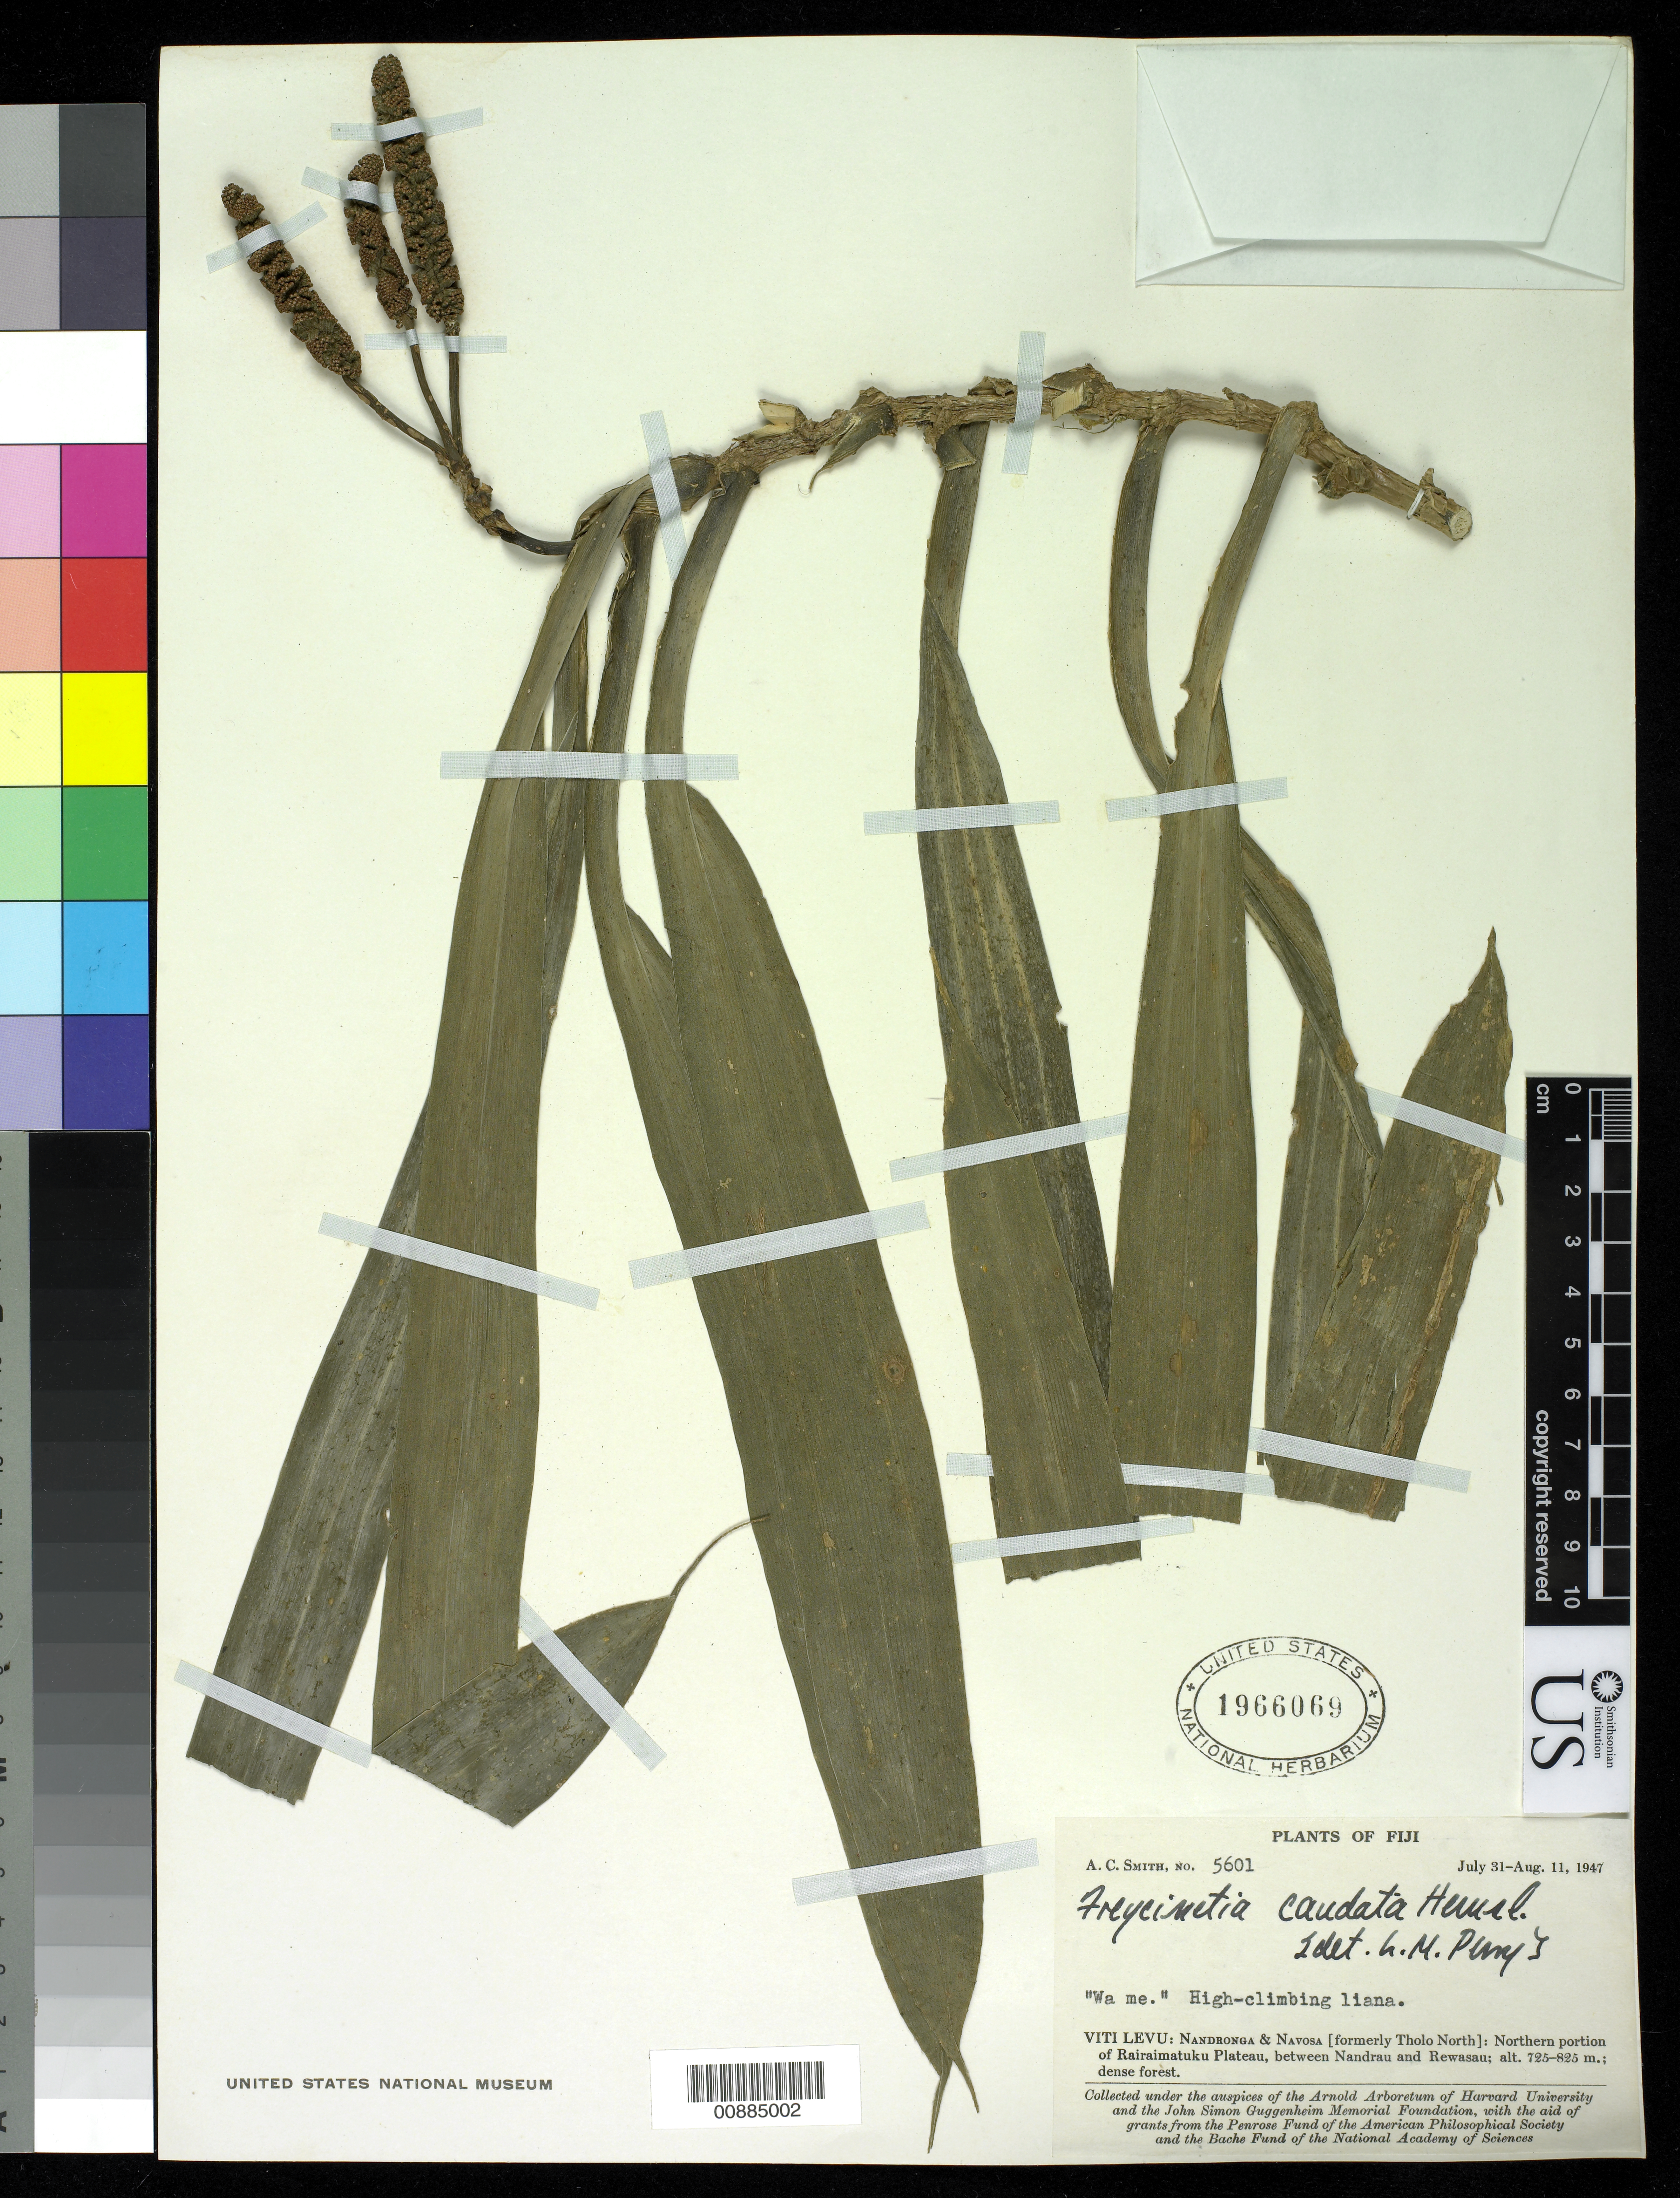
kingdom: Plantae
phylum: Tracheophyta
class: Liliopsida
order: Pandanales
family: Pandanaceae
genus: Freycinetia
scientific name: Freycinetia caudata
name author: Hemsl.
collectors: C. A. Smith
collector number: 5601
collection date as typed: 31 Jul 1947 to 11 Aug 1947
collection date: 1947-07-31/1947-08-11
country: Fiji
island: Viti Levu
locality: Northern portion of Rairaimatuku Plateau, between Nandrau and Rewasau. Nandronga and Navosa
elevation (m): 725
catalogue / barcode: US 1966069